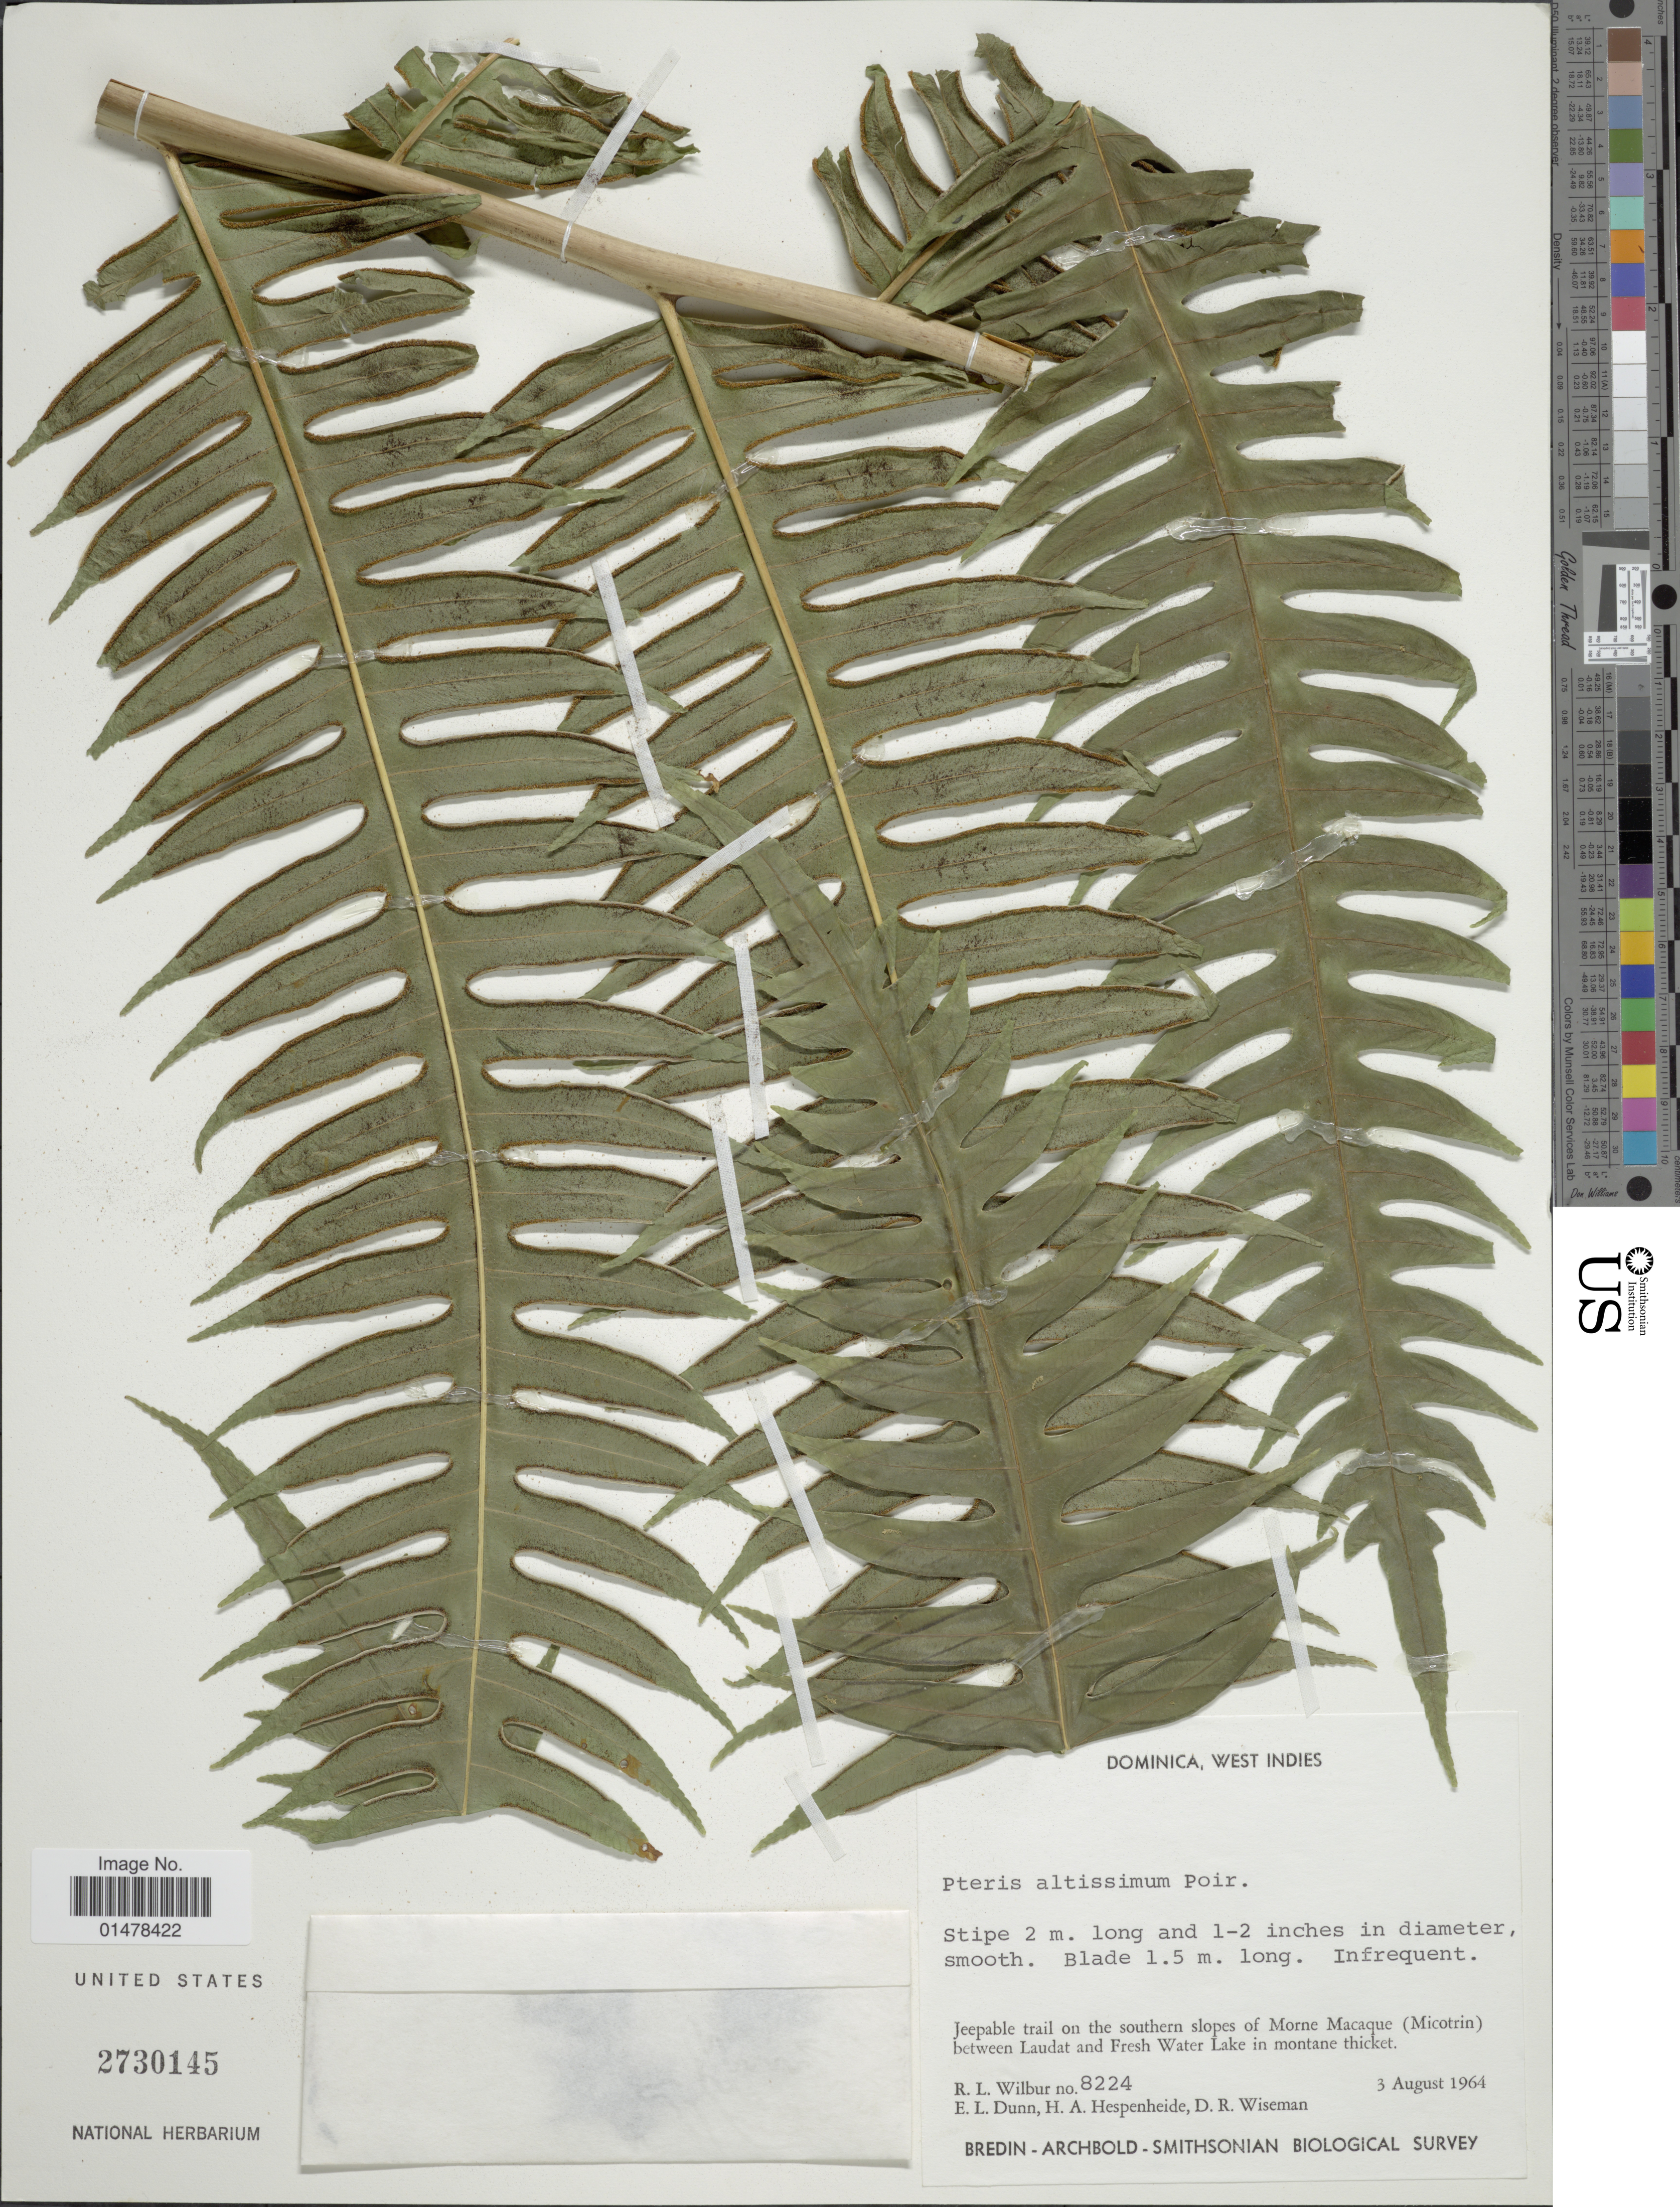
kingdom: Plantae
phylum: Tracheophyta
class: Polypodiopsida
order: Polypodiales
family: Pteridaceae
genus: Pteris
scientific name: Pteris altissima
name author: Poir.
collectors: R. L. Wilbur, E. Dunn, H. Hespendeide & D. R. Wiseman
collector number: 8224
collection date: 1964-08-03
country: Dominica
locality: Dominica, West Indies, Jeepable trail on the southern slopes of Morne Macaque(Micotrin) between Laudat and Fresh Water Lake in montane thicket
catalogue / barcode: US 2730145